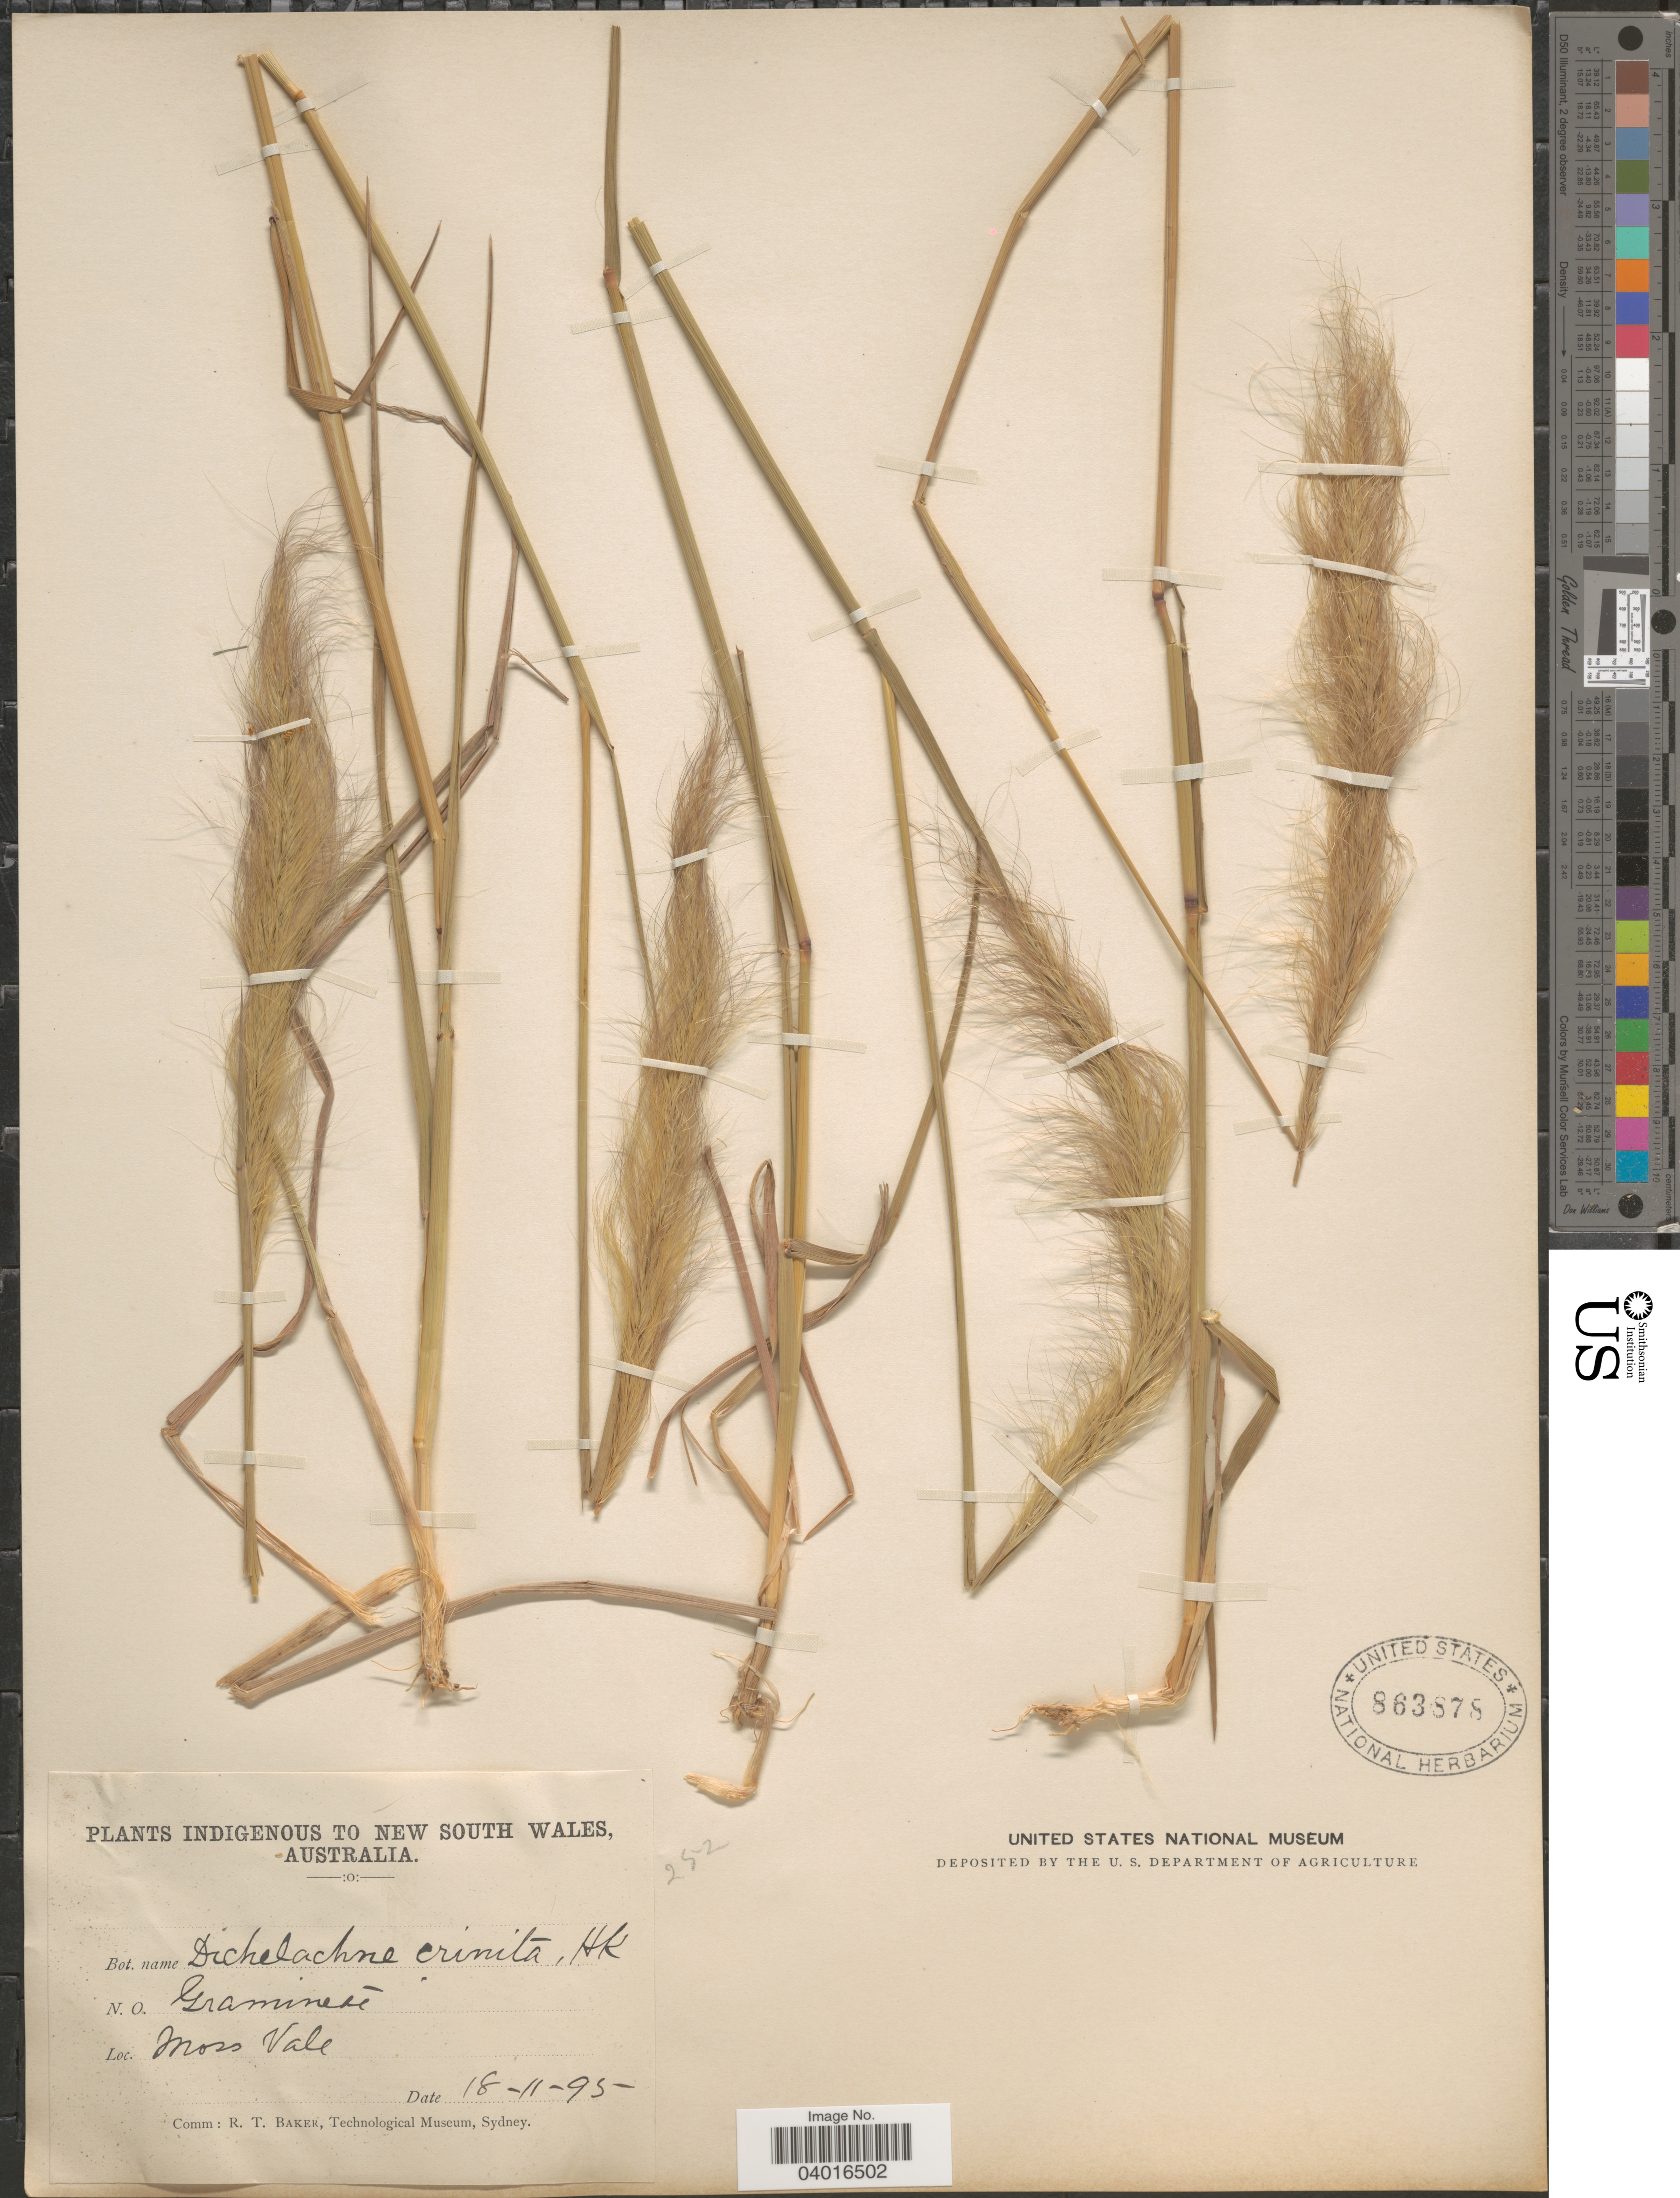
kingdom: Plantae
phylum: Tracheophyta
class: Liliopsida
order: Poales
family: Poaceae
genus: Dichelachne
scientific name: Dichelachne crinita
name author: Hook. f.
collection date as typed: Transcribed d/m/y: 18/11/95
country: Australia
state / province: New South Wales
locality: Moss Vale.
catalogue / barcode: US 863878